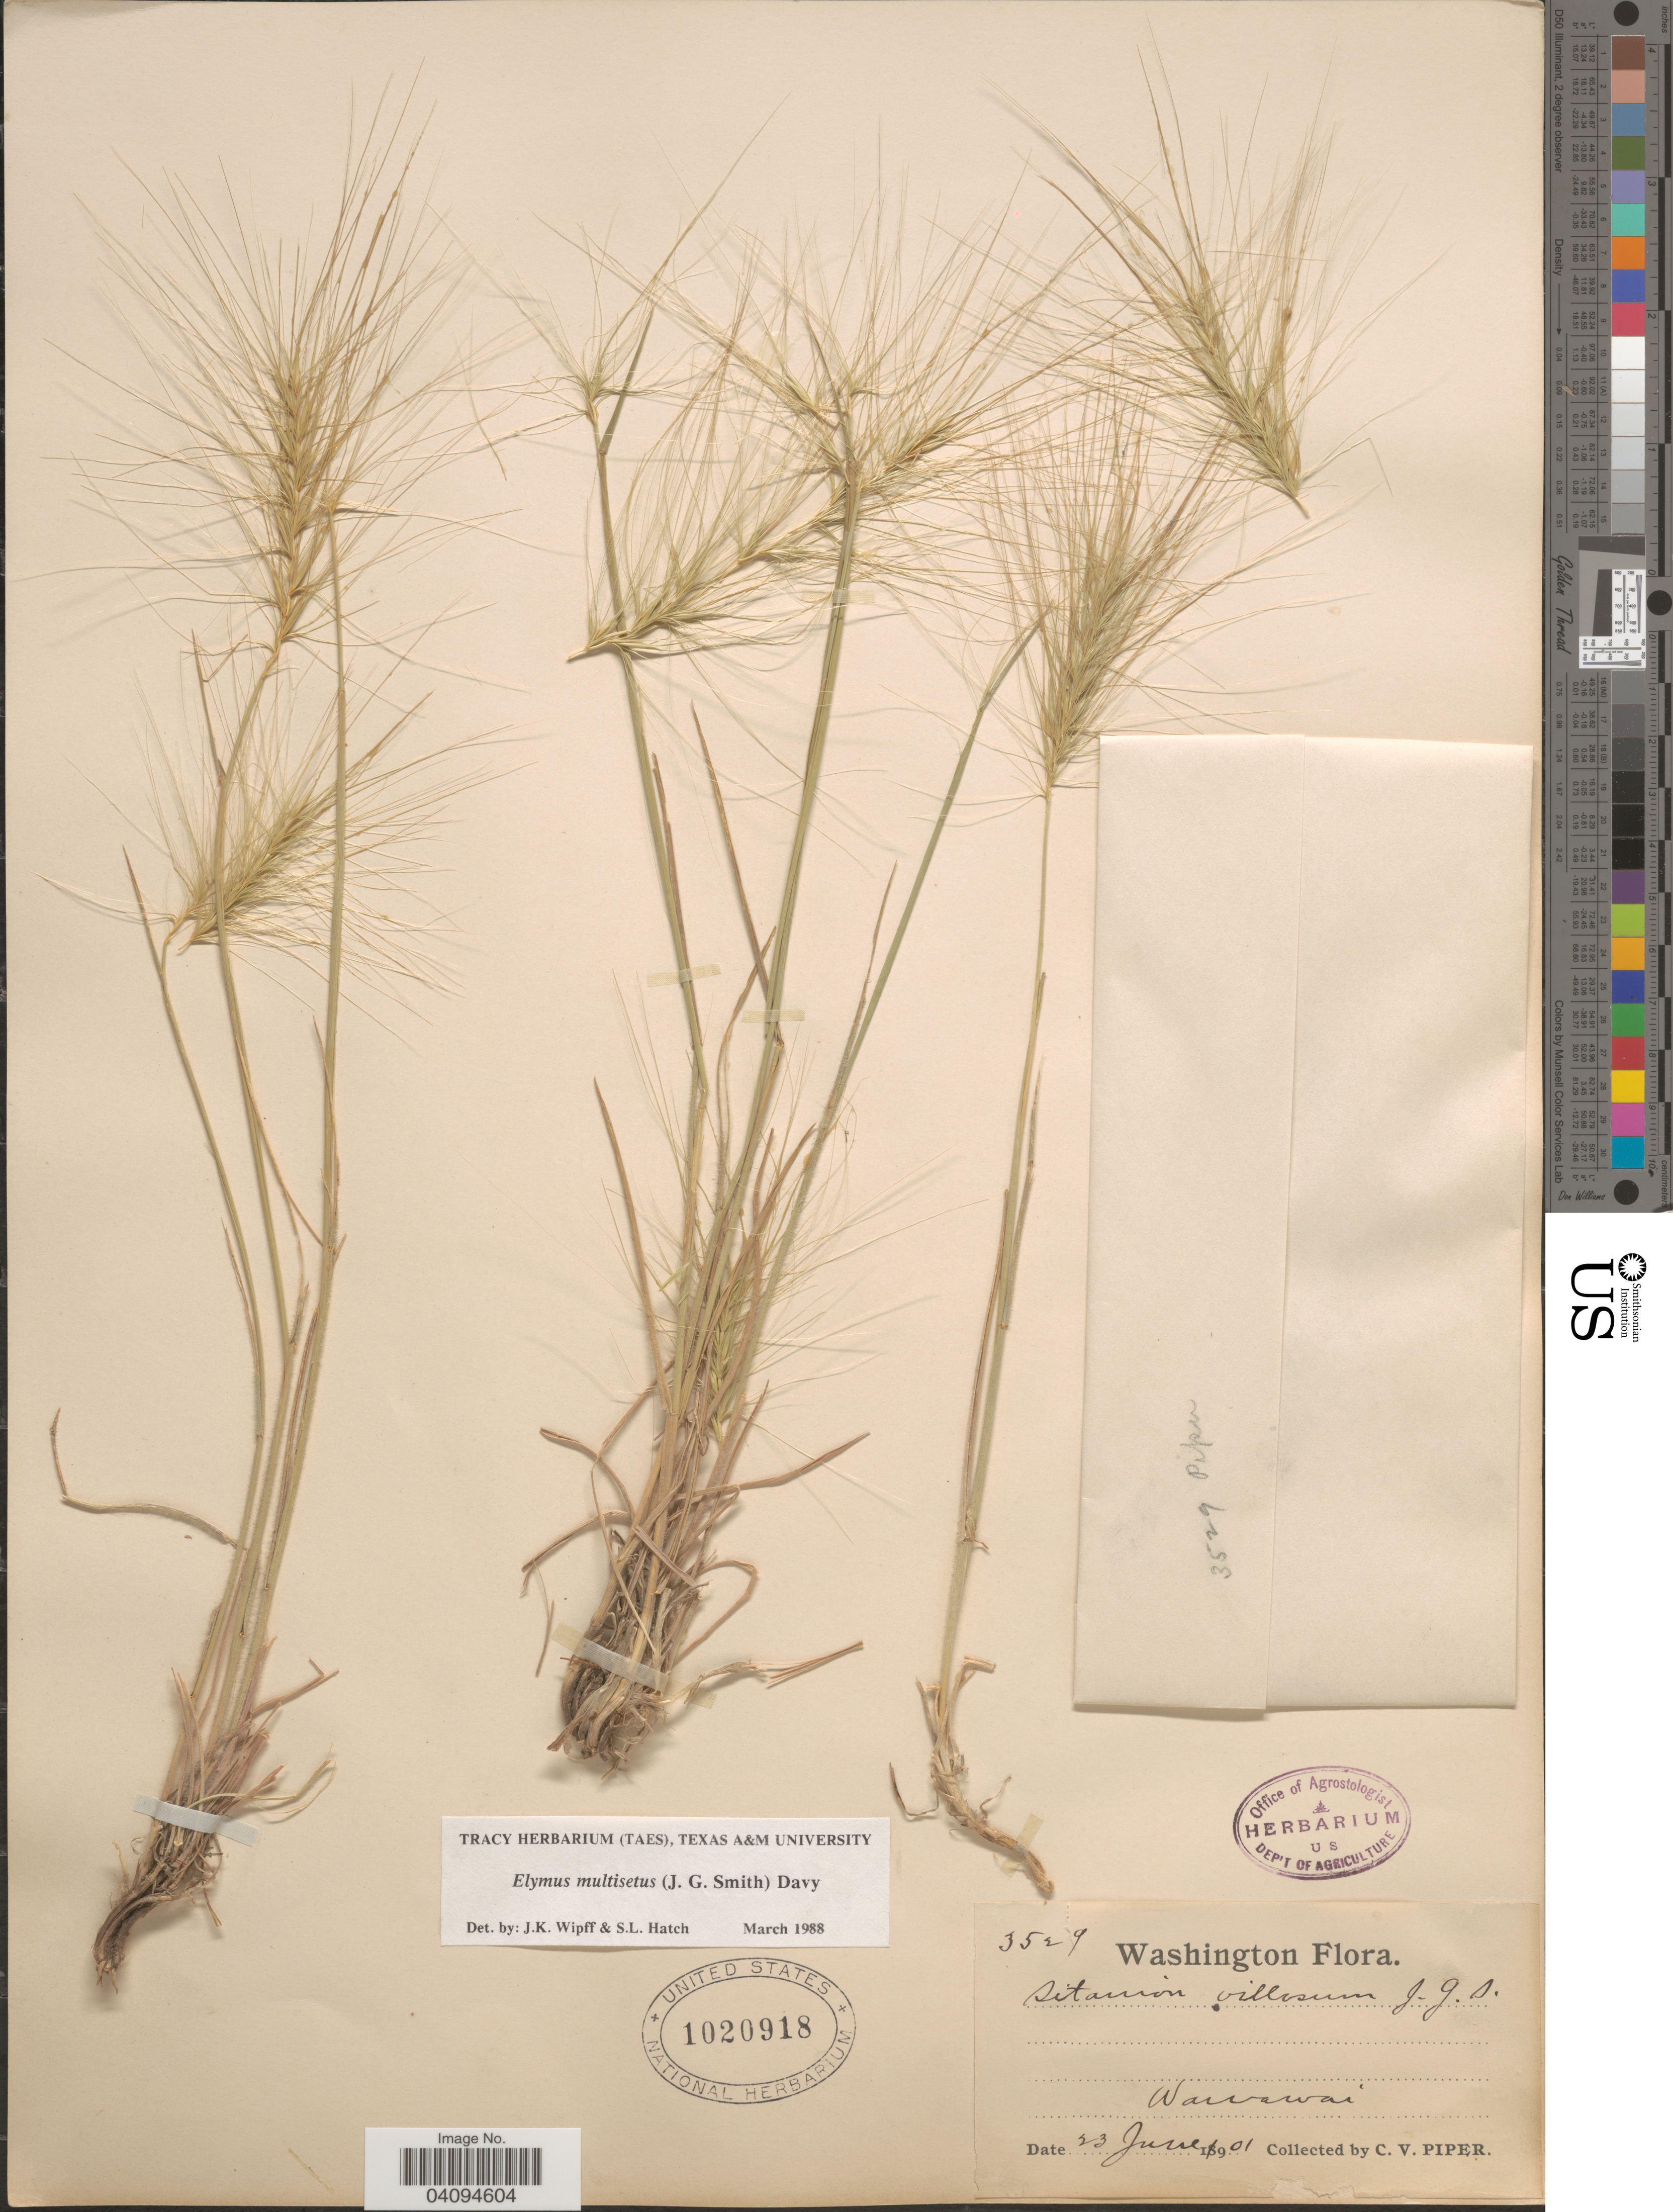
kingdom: Plantae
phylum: Tracheophyta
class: Liliopsida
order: Poales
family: Poaceae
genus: Elymus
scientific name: Elymus multisetus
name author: (J.G. Sm.) Burtt Davy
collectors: C. V. Piper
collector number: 3529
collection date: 1901-06-23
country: United States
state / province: Washington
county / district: Whitman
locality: Wawawai.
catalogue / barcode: US 1020918